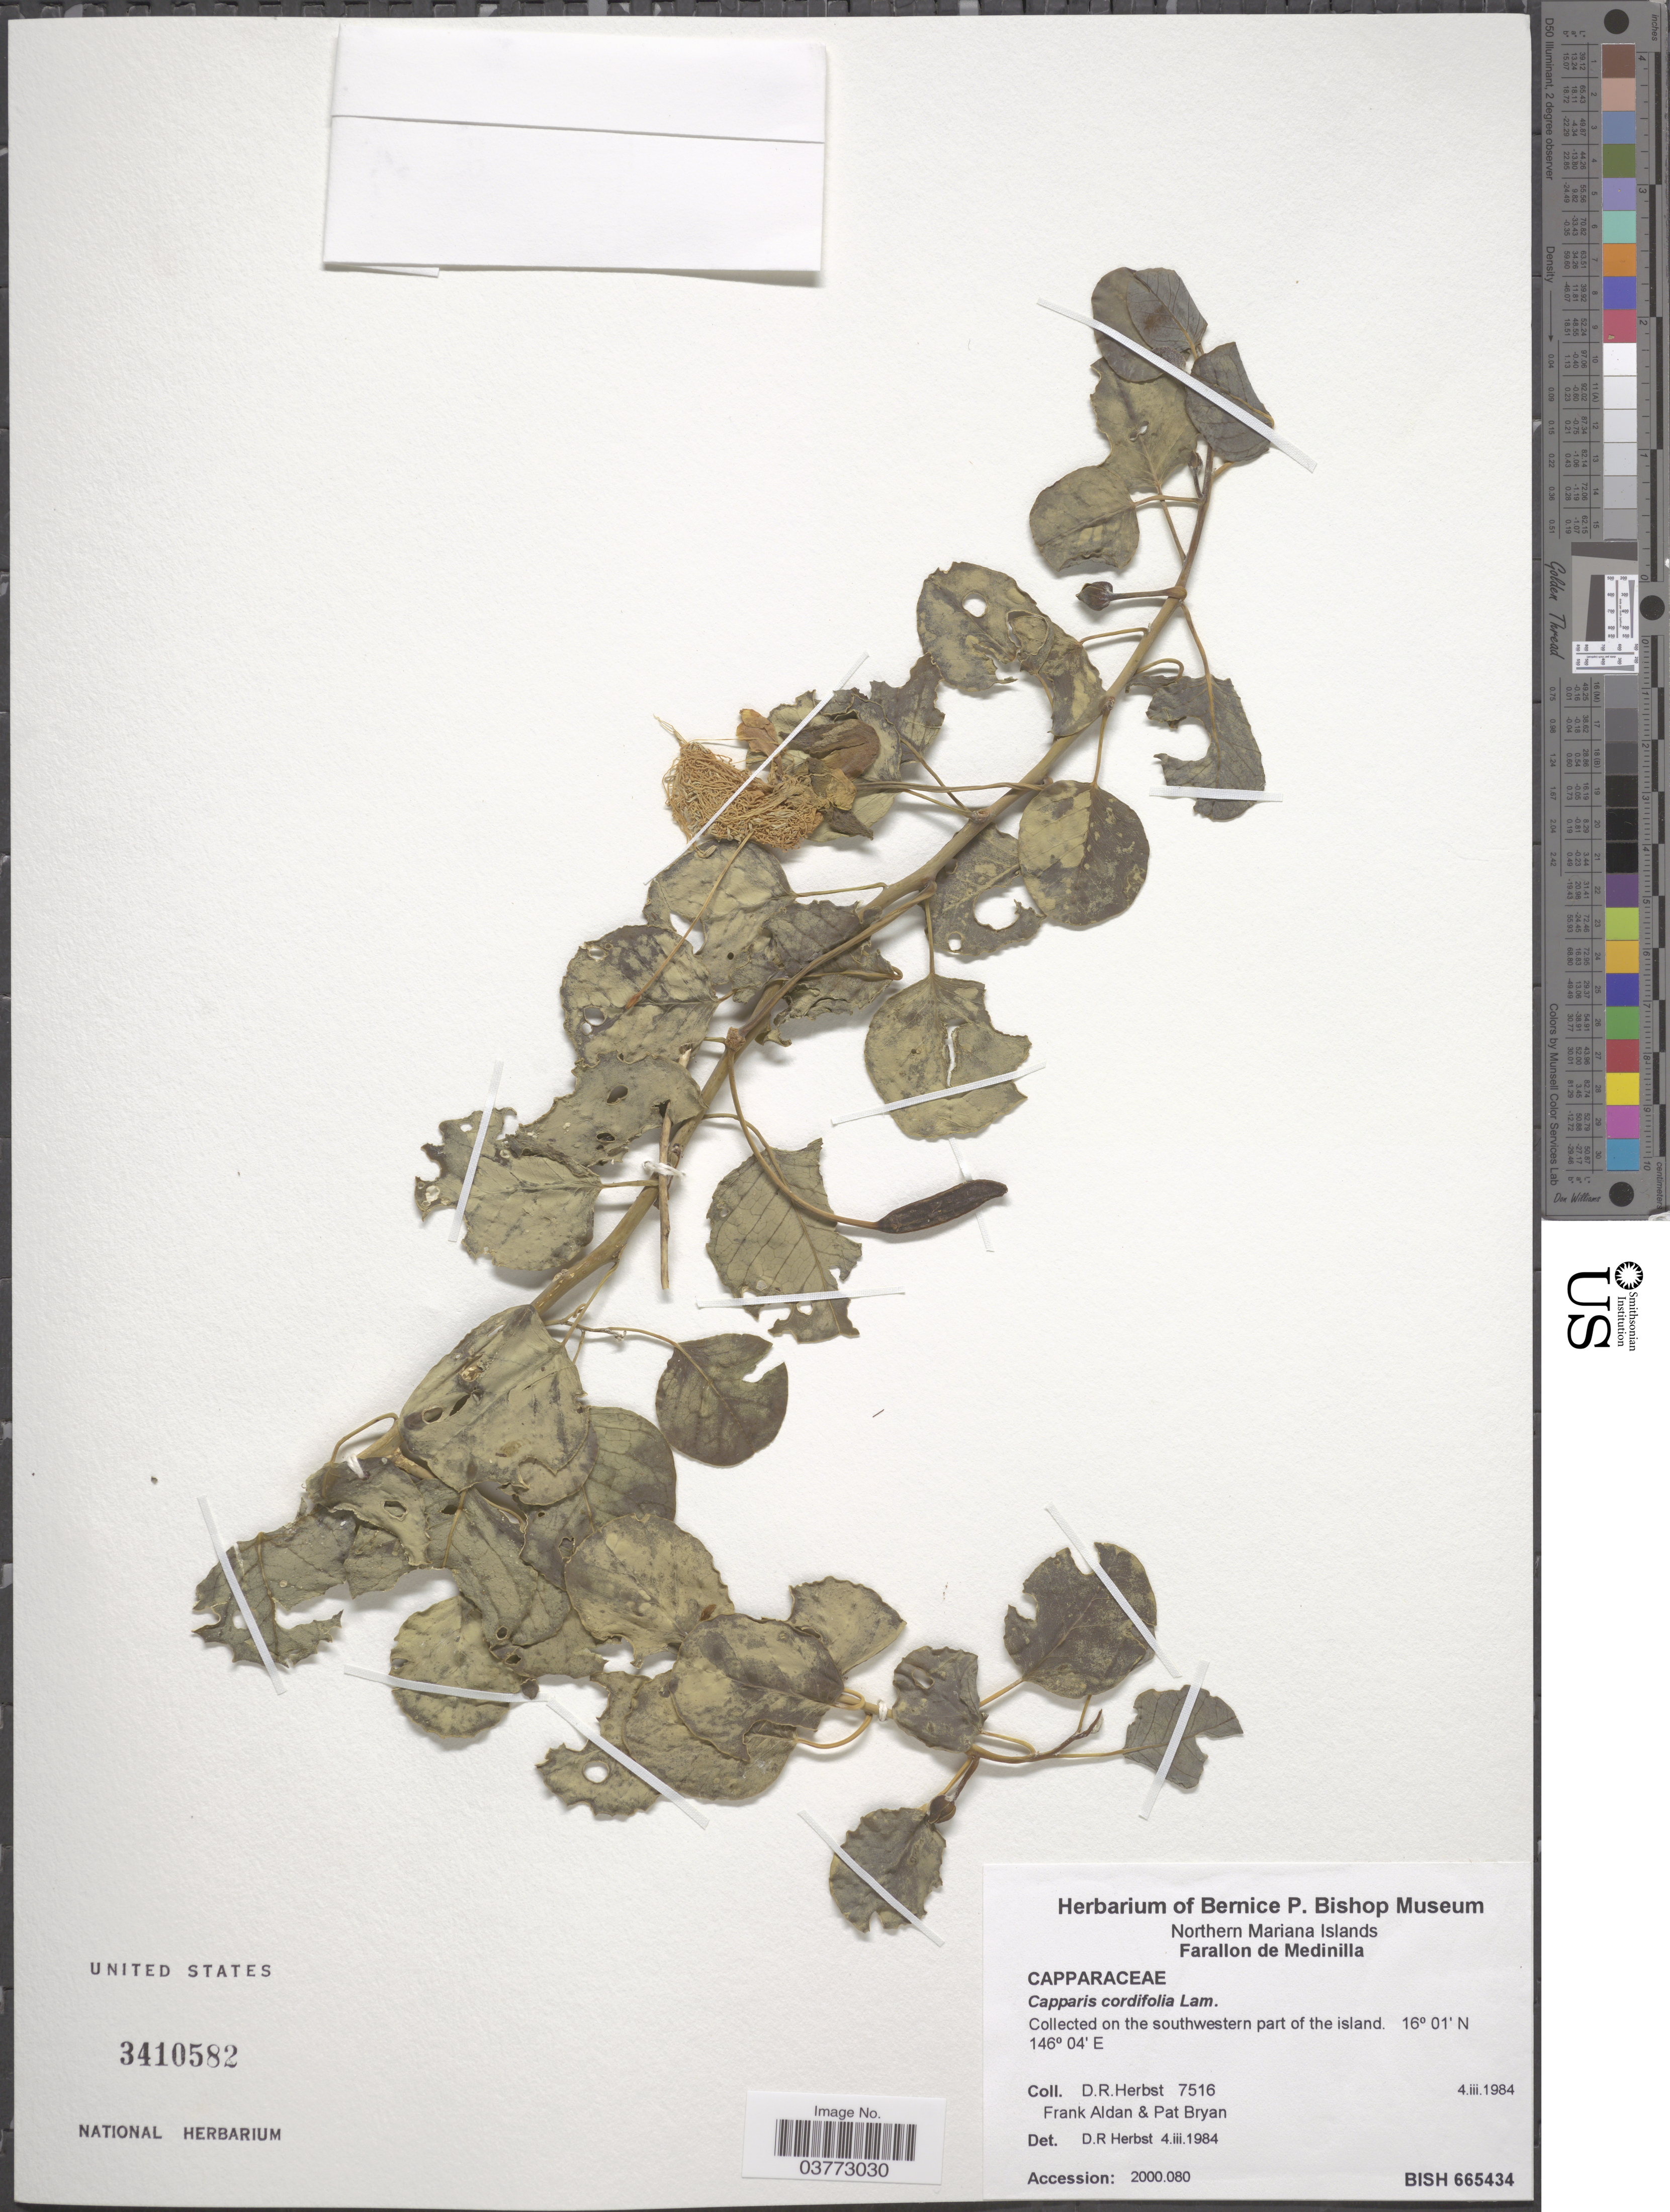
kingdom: Plantae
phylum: Tracheophyta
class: Magnoliopsida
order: Brassicales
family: Capparaceae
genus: Capparis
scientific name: Capparis spinosa subsp. cordifolia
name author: (Lam.) Fici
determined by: Wagner, W. L., (BOT), Smithsonian Institution - National Museum of Natural History (UNITED STATES)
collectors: D. R. Herbst, F. Aldan & P. Bryan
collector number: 7516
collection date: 1984-03-04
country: Northern Mariana Islands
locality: Farallon de Medinilla. Southwestern part of the island.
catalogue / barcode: US 3410582